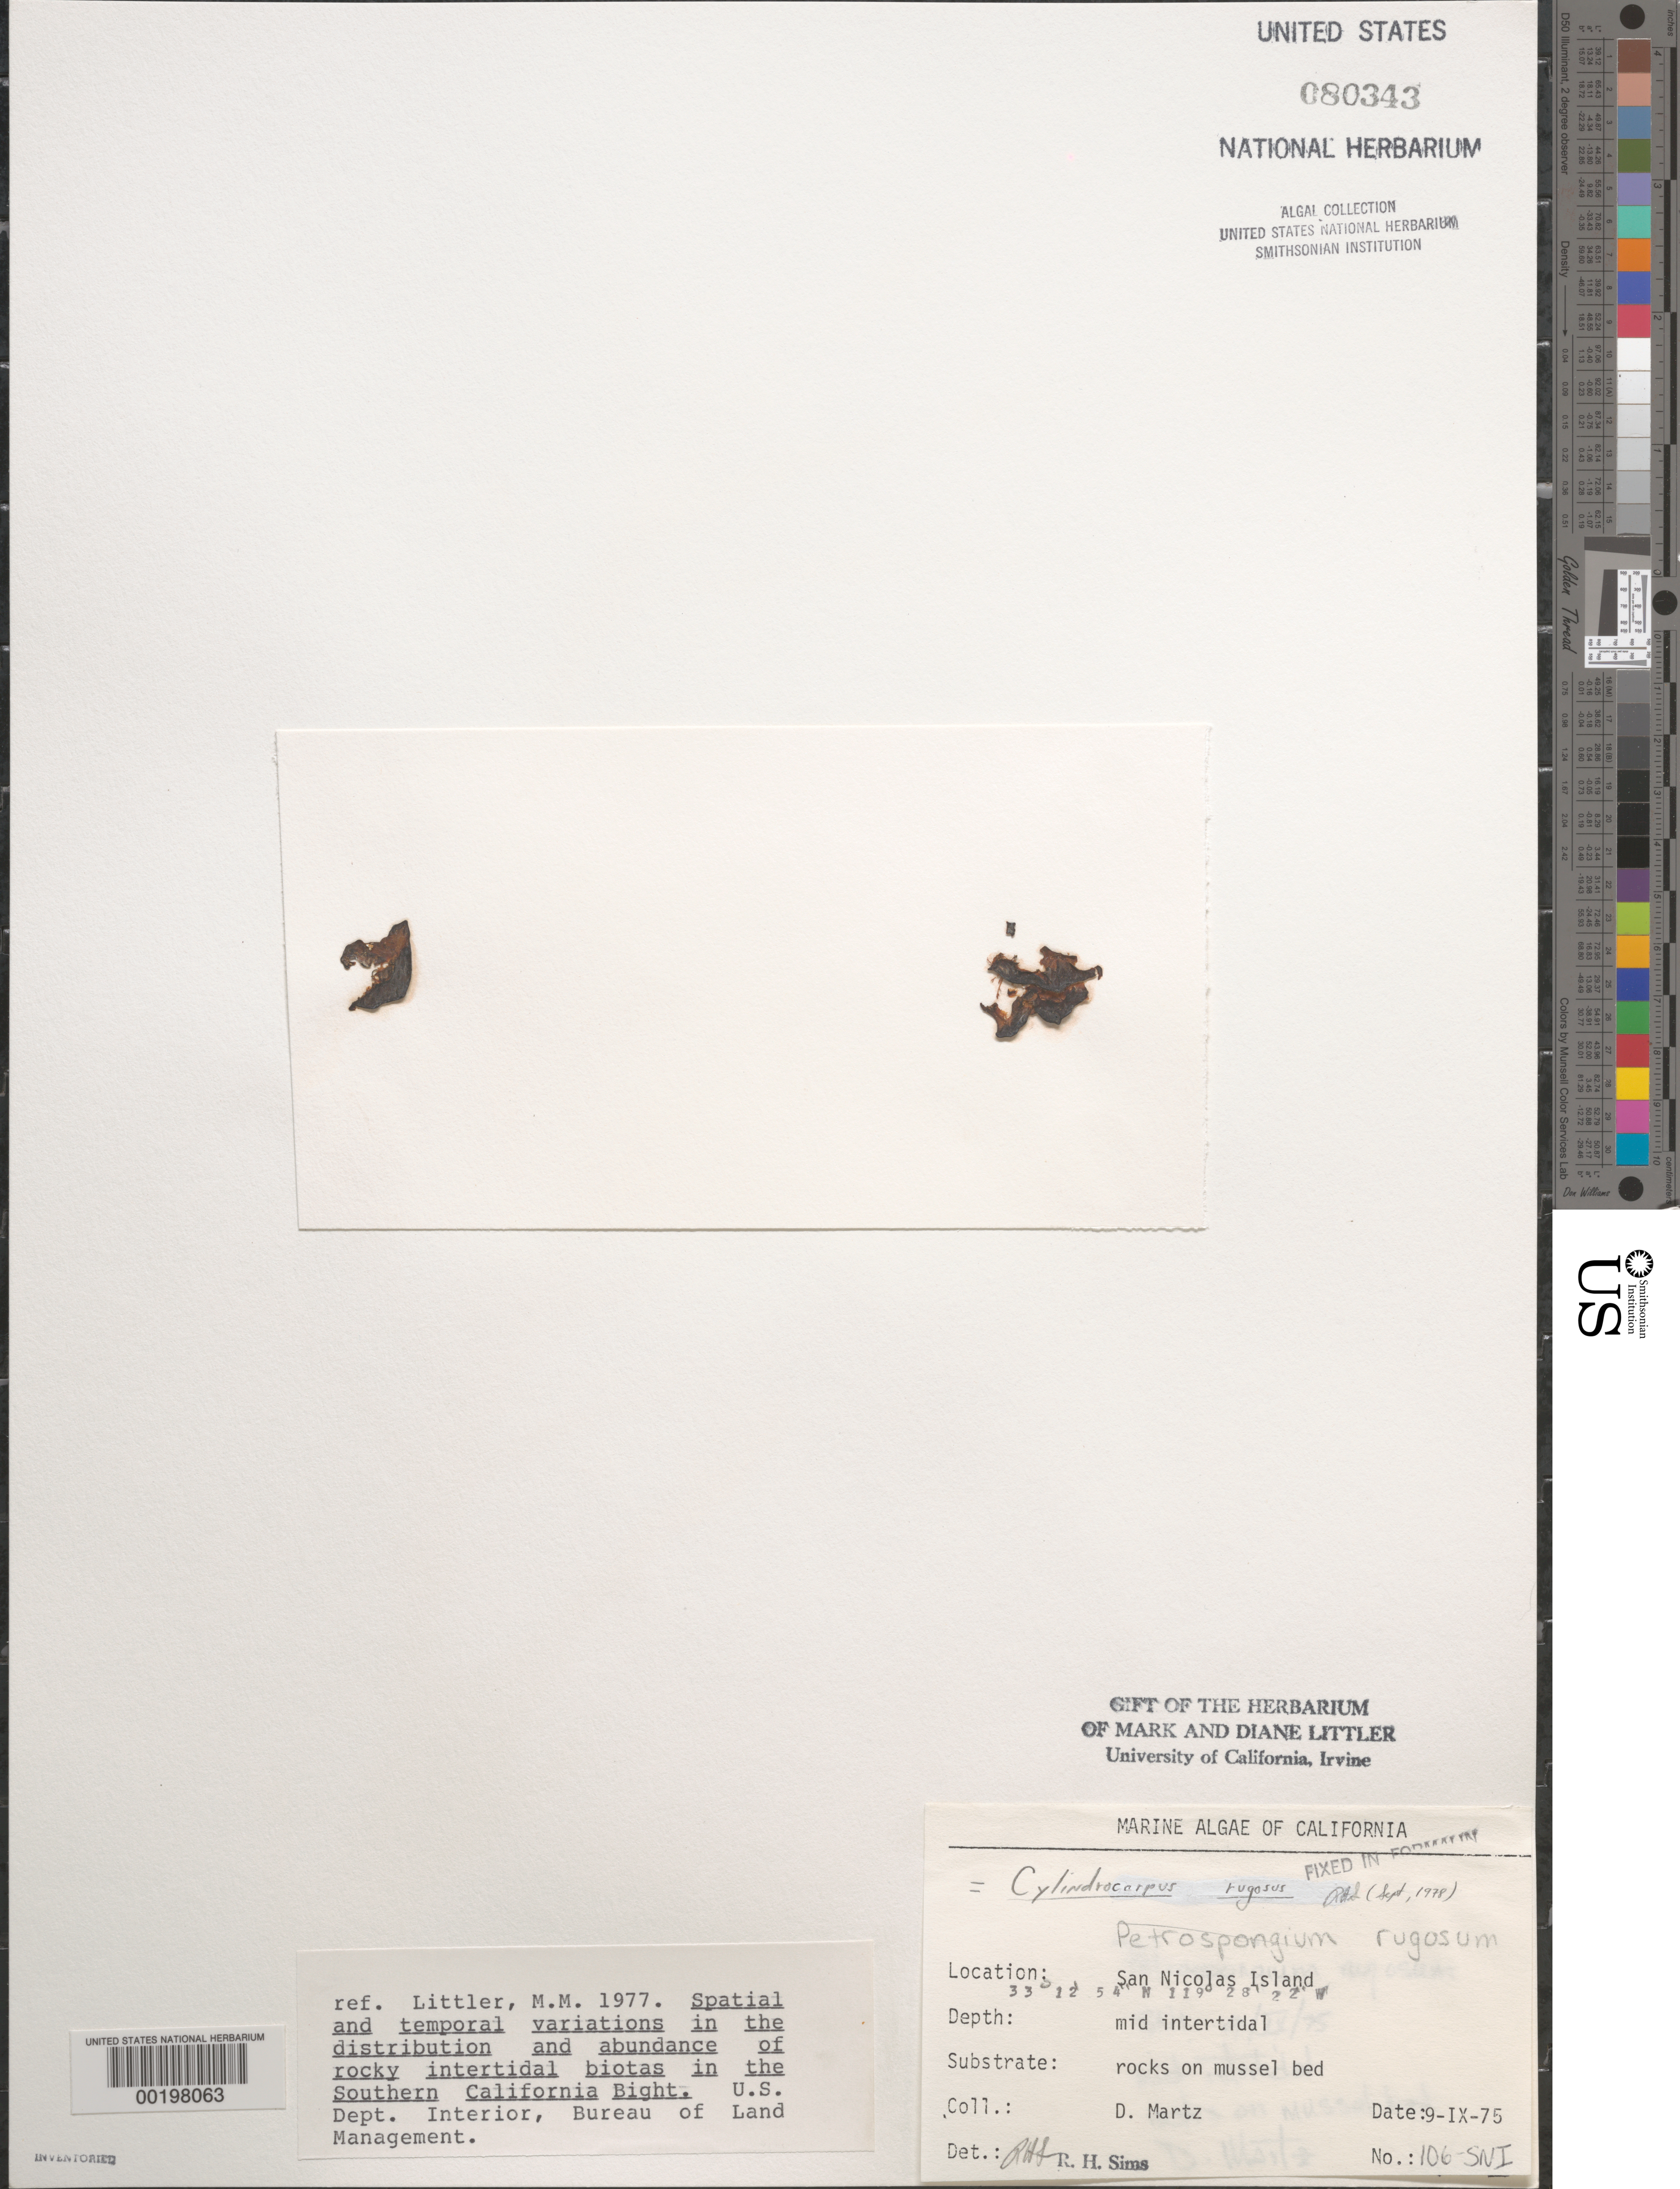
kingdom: Chromista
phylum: Ochrophyta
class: Phaeophyceae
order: Ectocarpales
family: Petrospongiaceae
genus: Petrospongium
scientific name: Petrospongium rugosum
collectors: D. Martz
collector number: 106-sni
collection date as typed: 09 Sep 1975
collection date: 1975-09-09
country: United States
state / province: California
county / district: Ventura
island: San Nicolas Island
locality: Dutch Harbor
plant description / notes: BLM-SOCALBIGHT Rocky Intertidal Survey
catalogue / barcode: US 80343